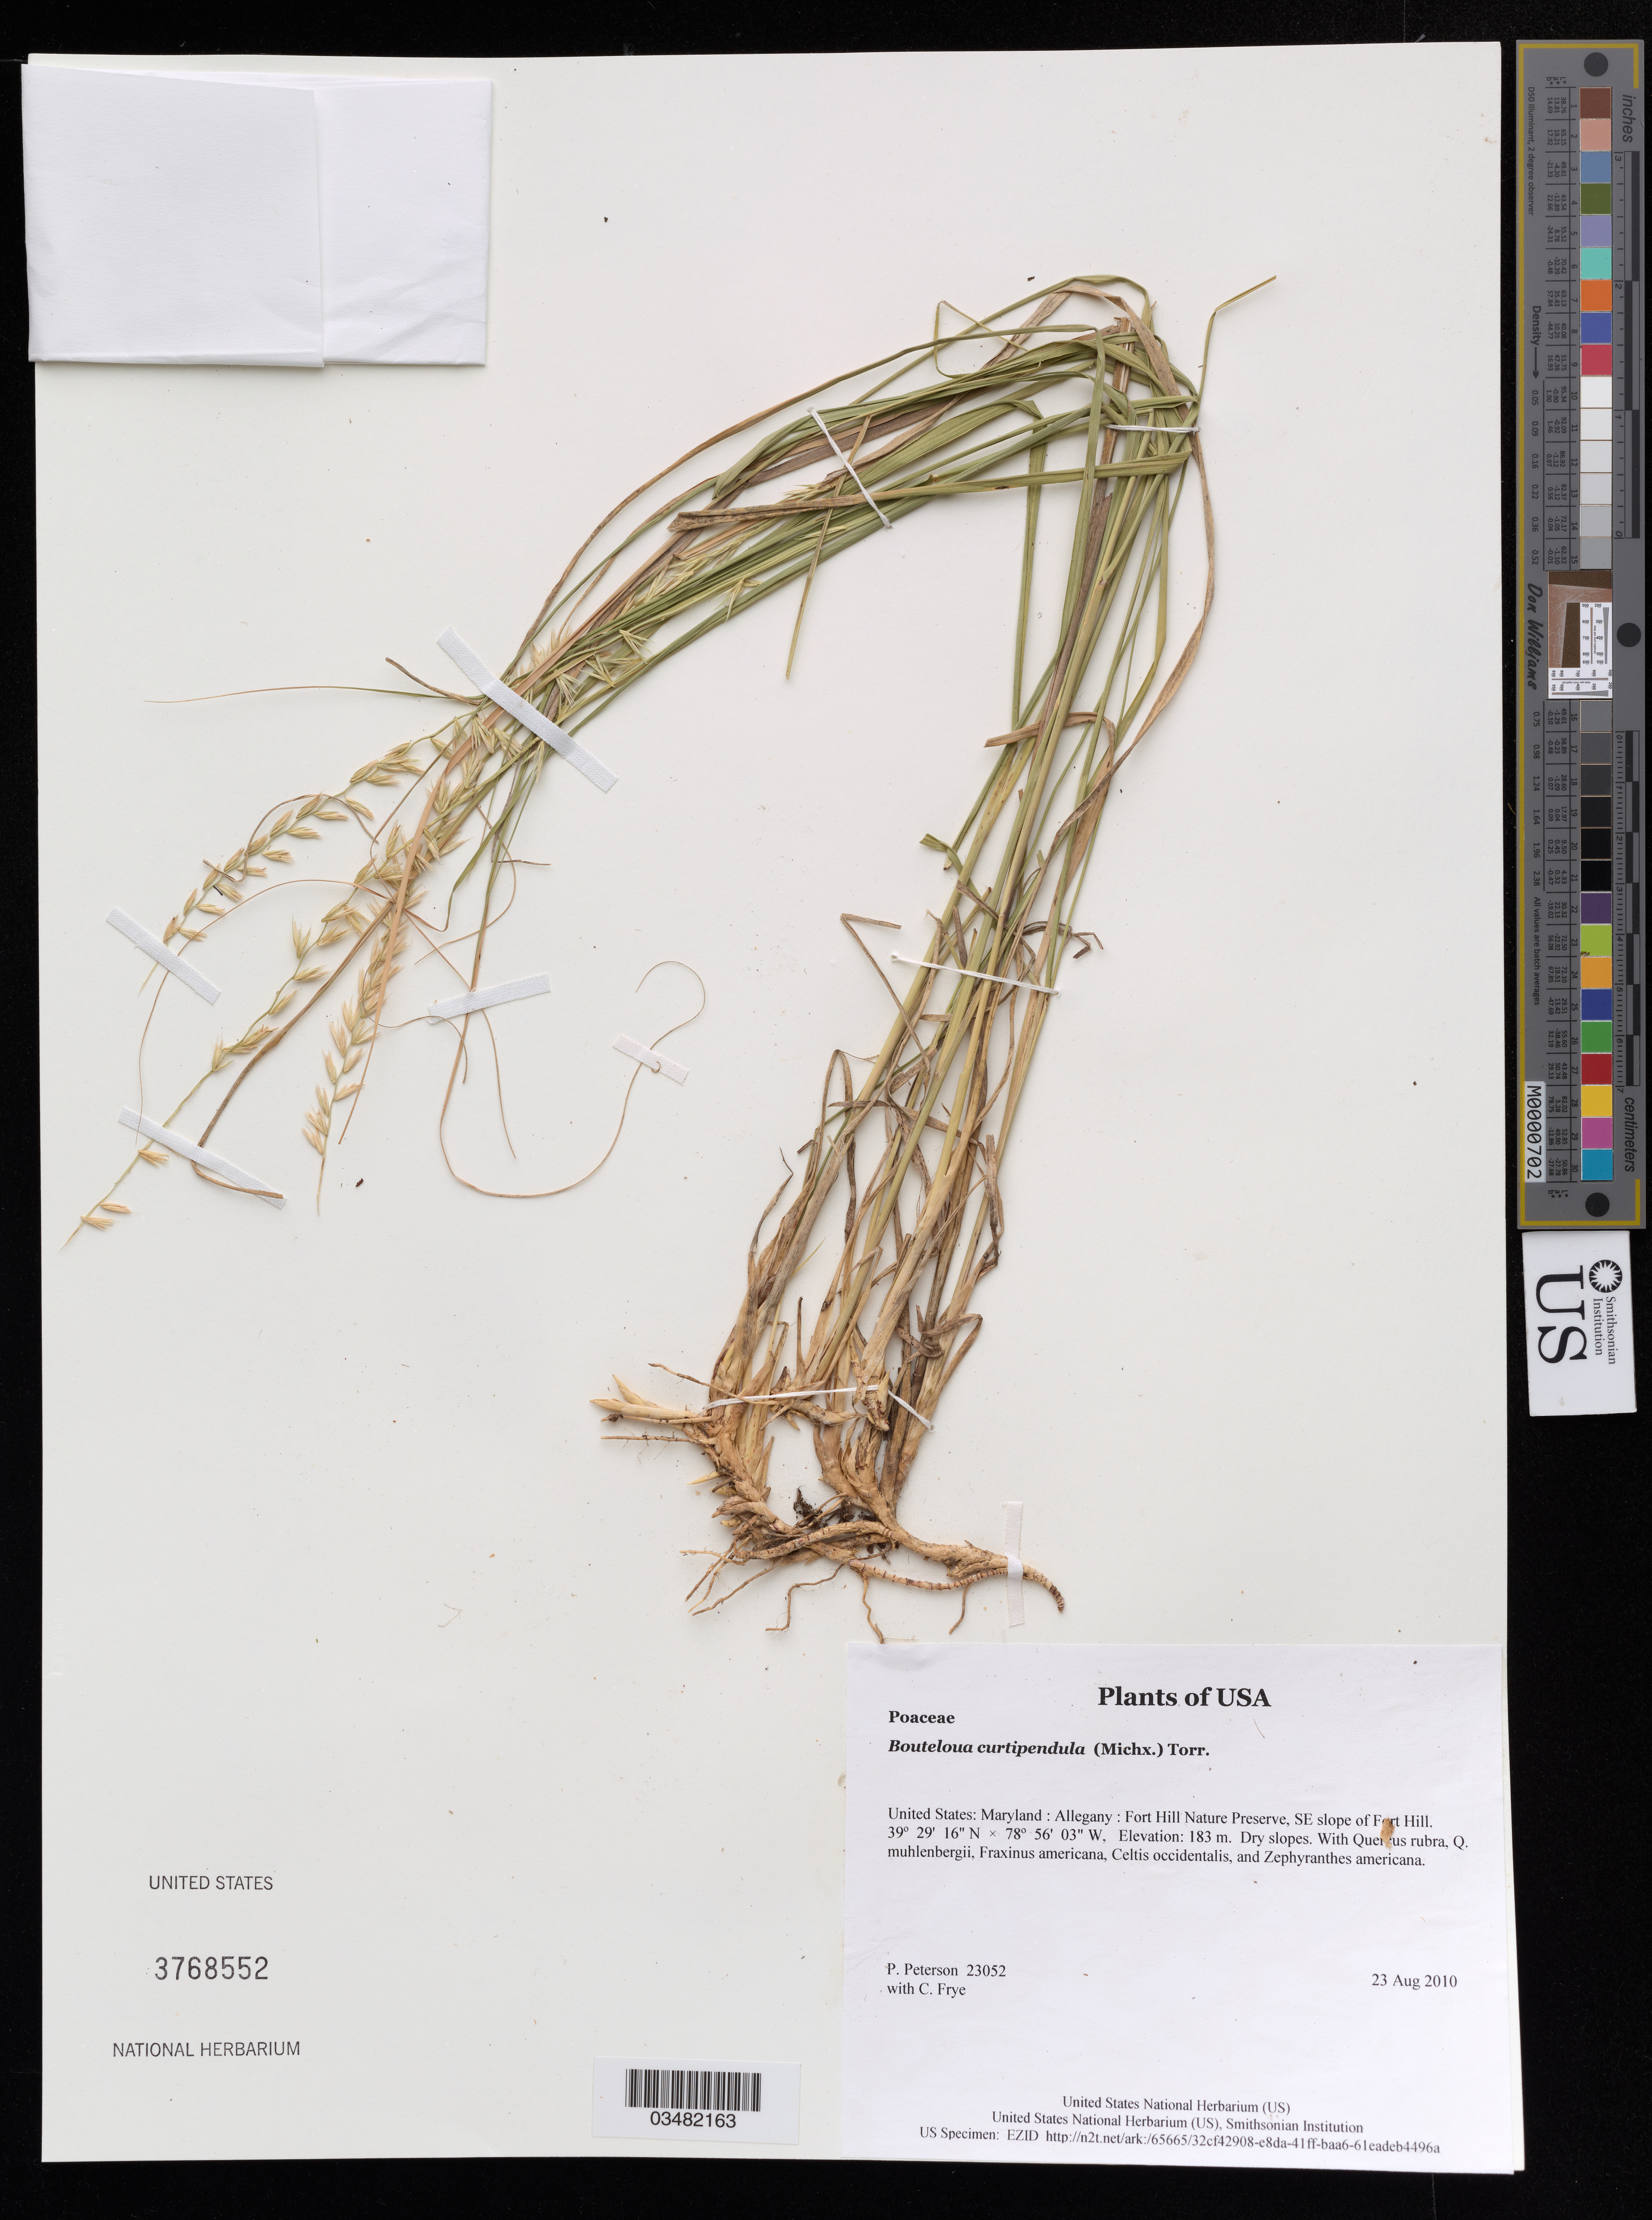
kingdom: Plantae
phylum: Tracheophyta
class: Liliopsida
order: Poales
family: Poaceae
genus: Bouteloua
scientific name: Bouteloua curtipendula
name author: (Michx.) Torr.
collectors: P. M. Peterson & C. Frye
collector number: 23052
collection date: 2010-08-23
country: United States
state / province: Maryland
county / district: Allegany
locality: Fort Hill Nature Preserve, SE slope of Fort Hill.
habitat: Dry slopes.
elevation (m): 183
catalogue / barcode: US 3768552